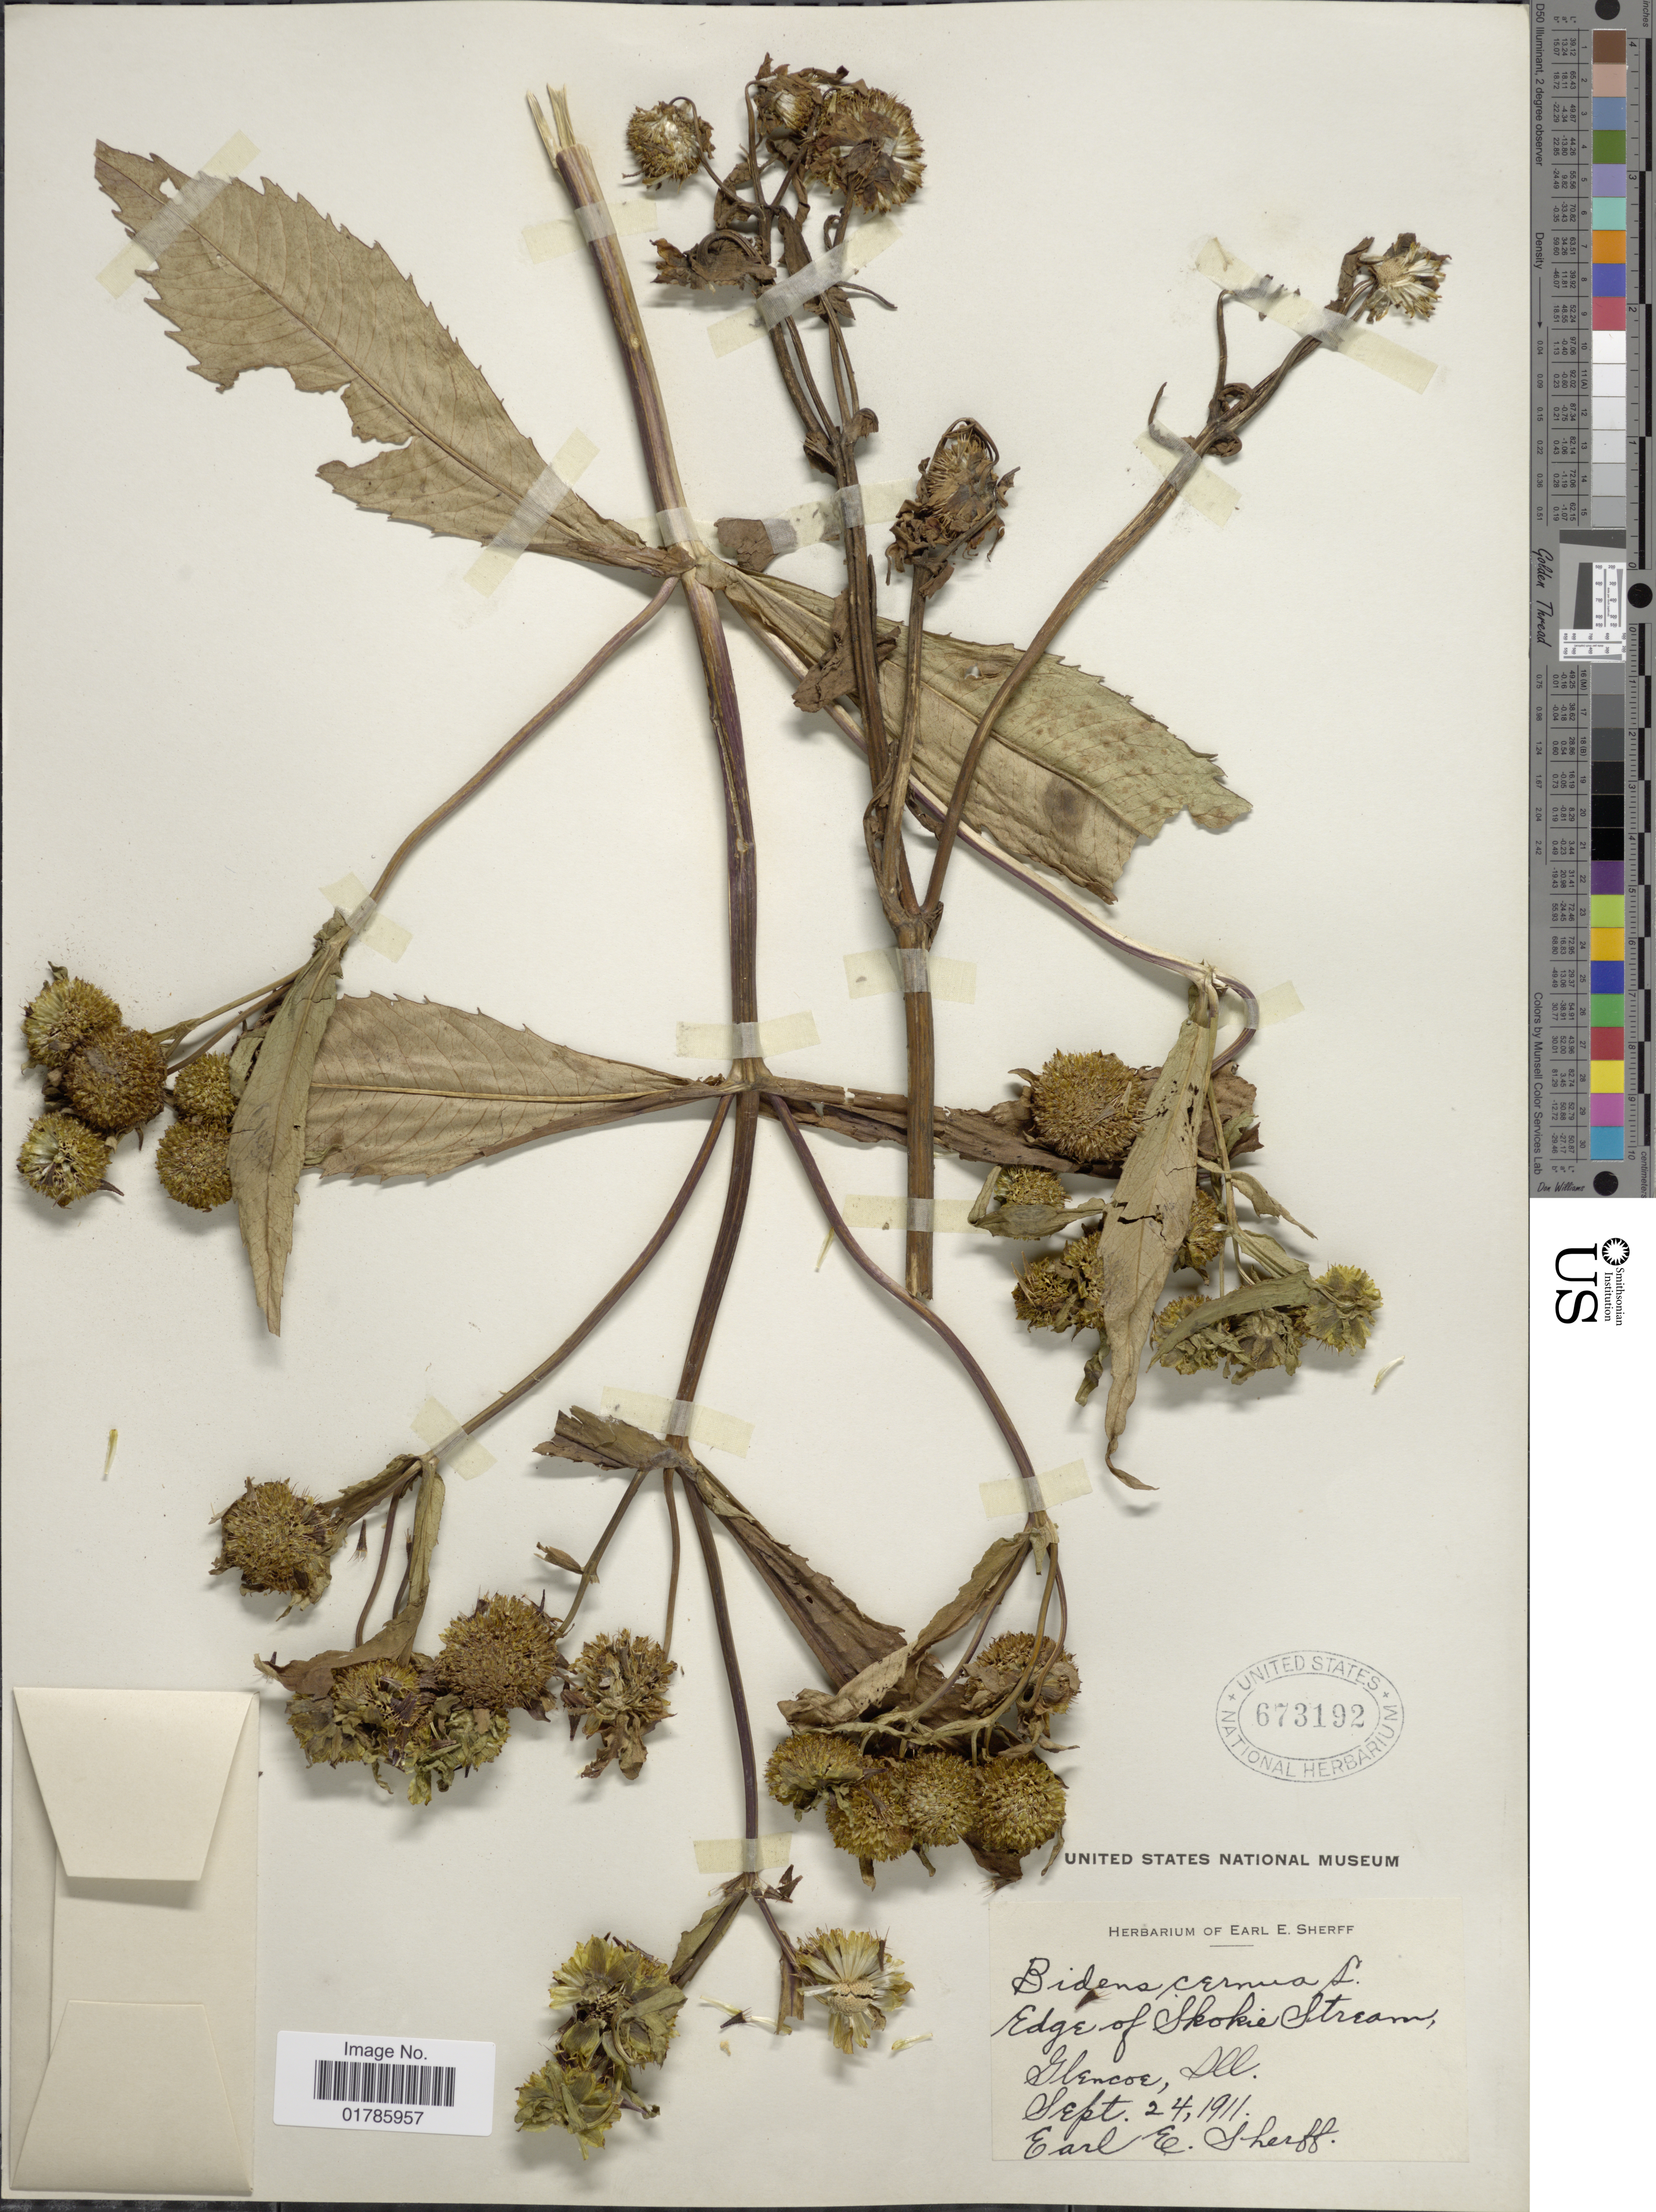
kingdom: Plantae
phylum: Tracheophyta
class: Magnoliopsida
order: Asterales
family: Asteraceae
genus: Bidens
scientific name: Bidens cernua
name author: L.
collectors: E. E. Sherff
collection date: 1911-09-24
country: United States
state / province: Illinois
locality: Glencoe, Ill.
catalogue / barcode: US 673192